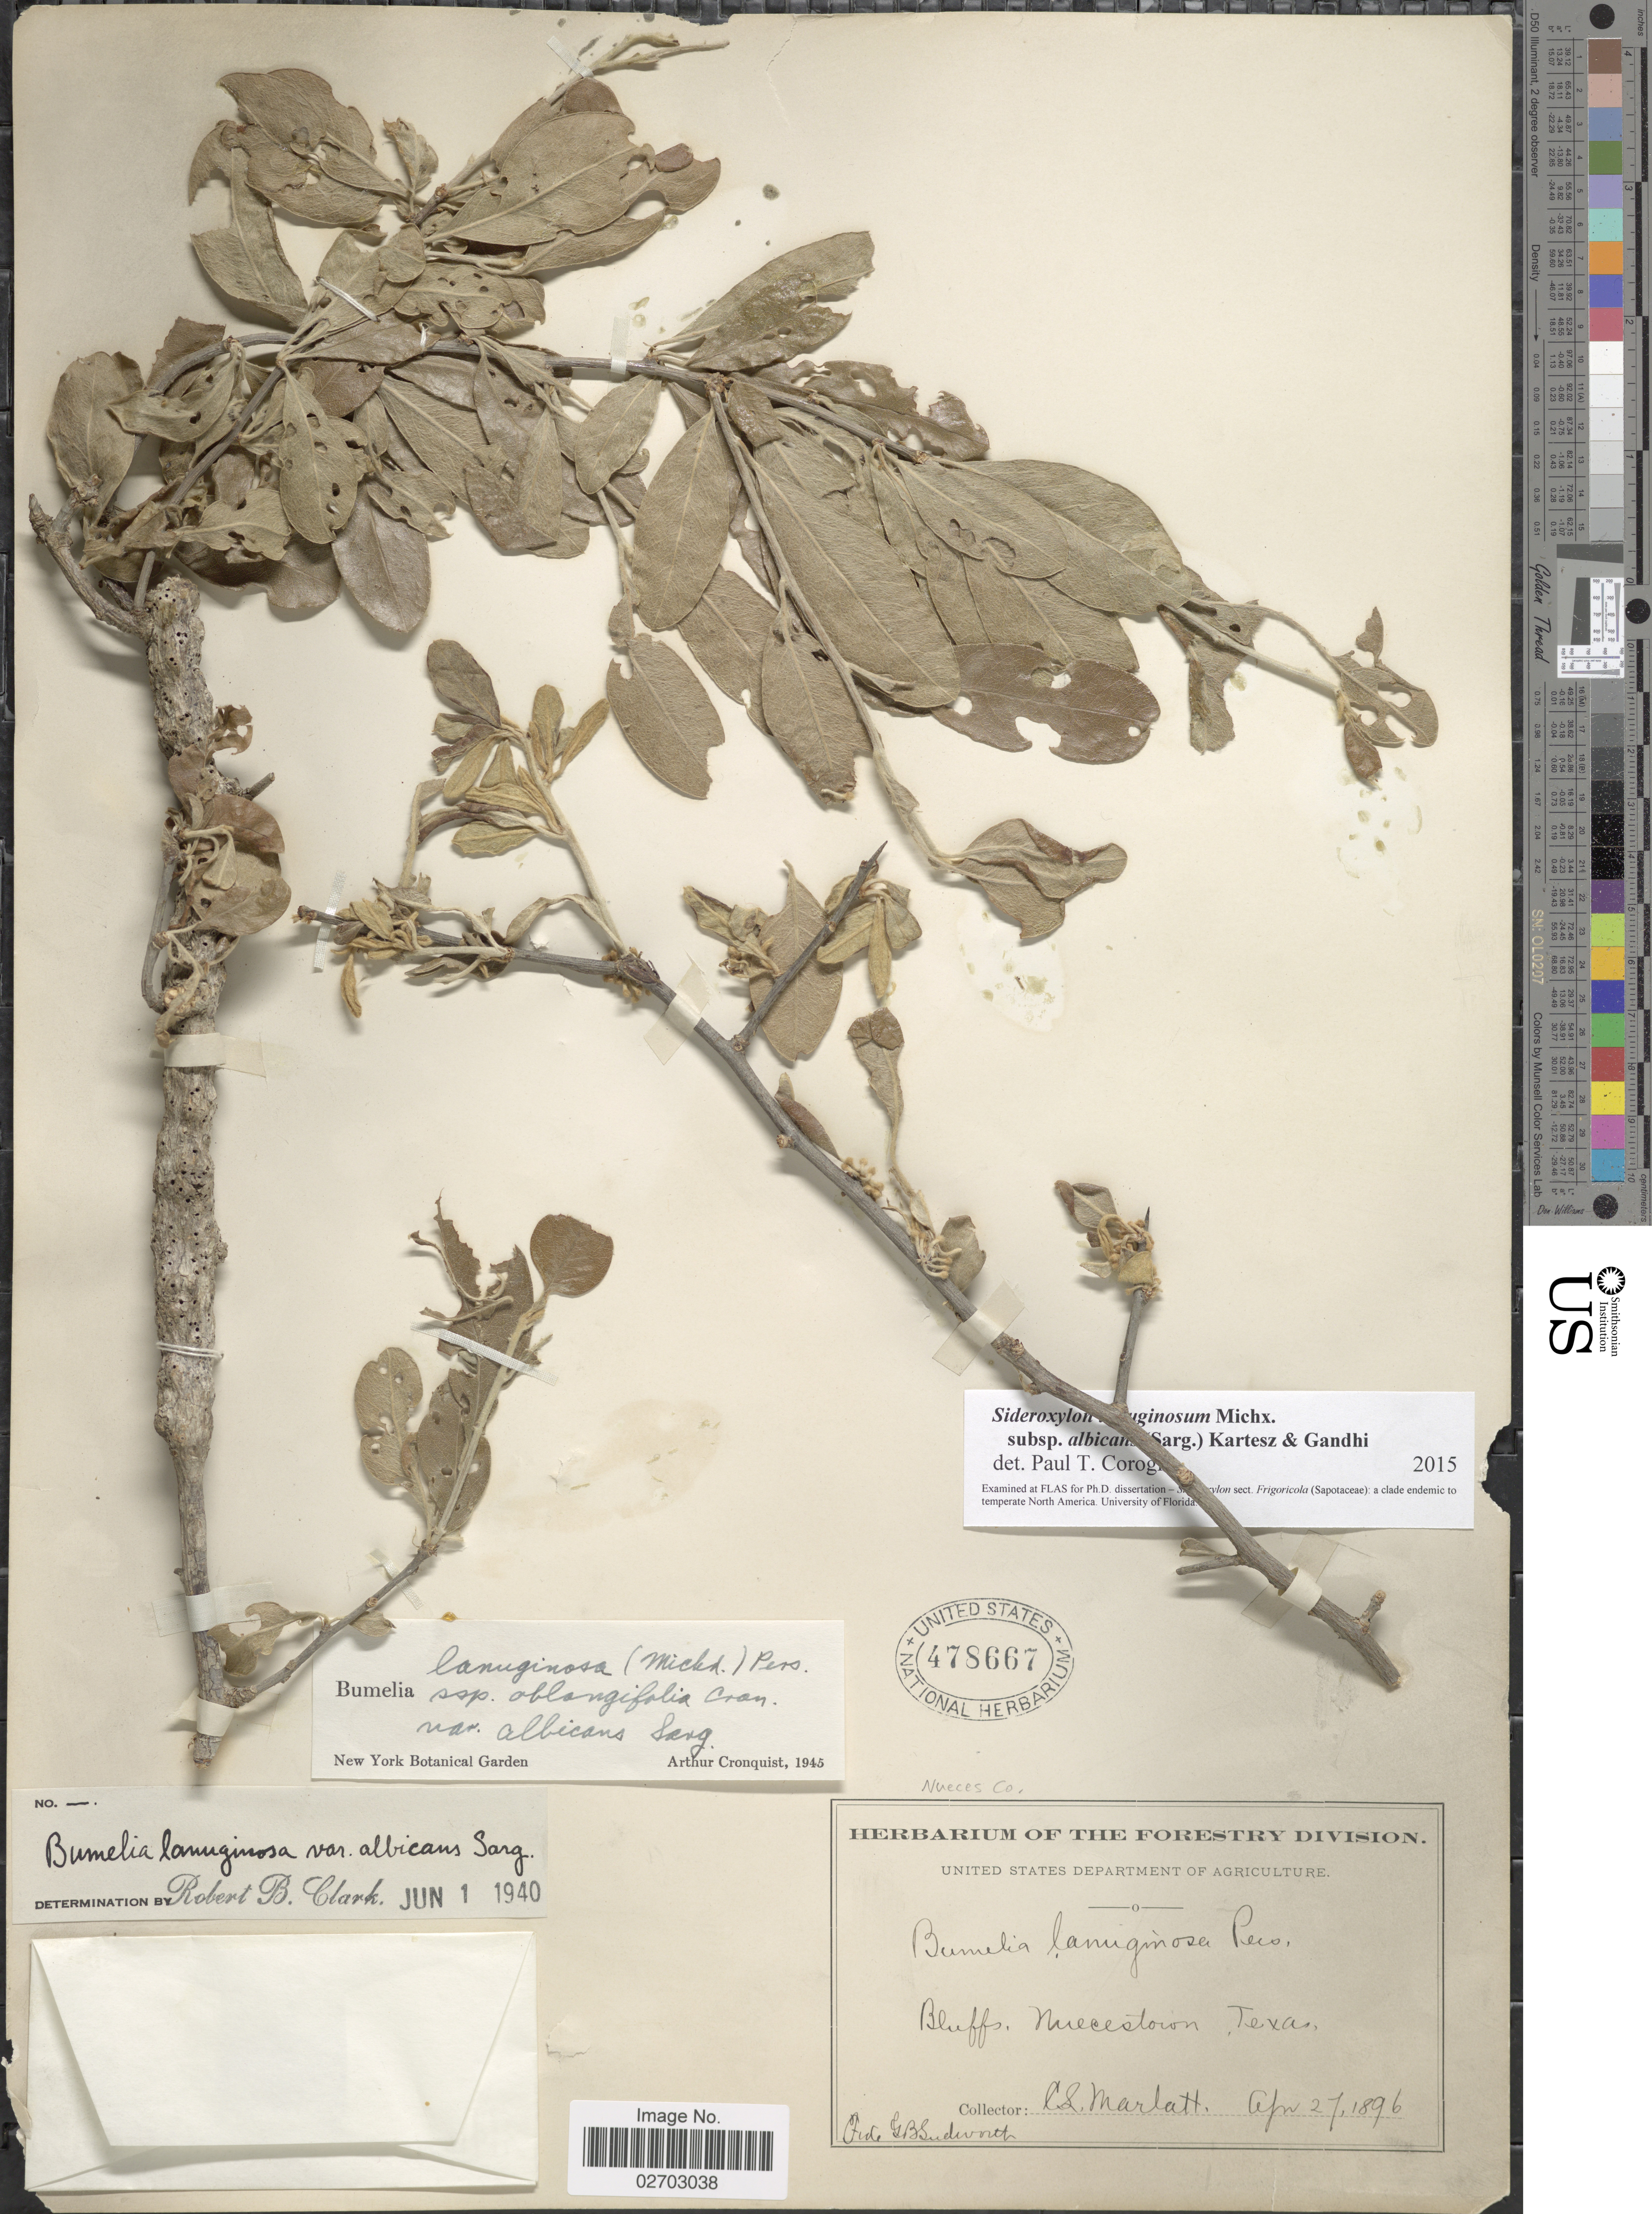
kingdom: Plantae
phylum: Tracheophyta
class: Magnoliopsida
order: Ericales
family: Sapotaceae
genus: Sideroxylon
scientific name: Sideroxylon lanuginosum subsp. albicans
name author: (Sarg.) Kartesz & Gandhi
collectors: C. Marlatt & G. B. Sudworth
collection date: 1896-04-27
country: United States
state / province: Texas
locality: Bluffs, Nuecestown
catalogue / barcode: US 478667